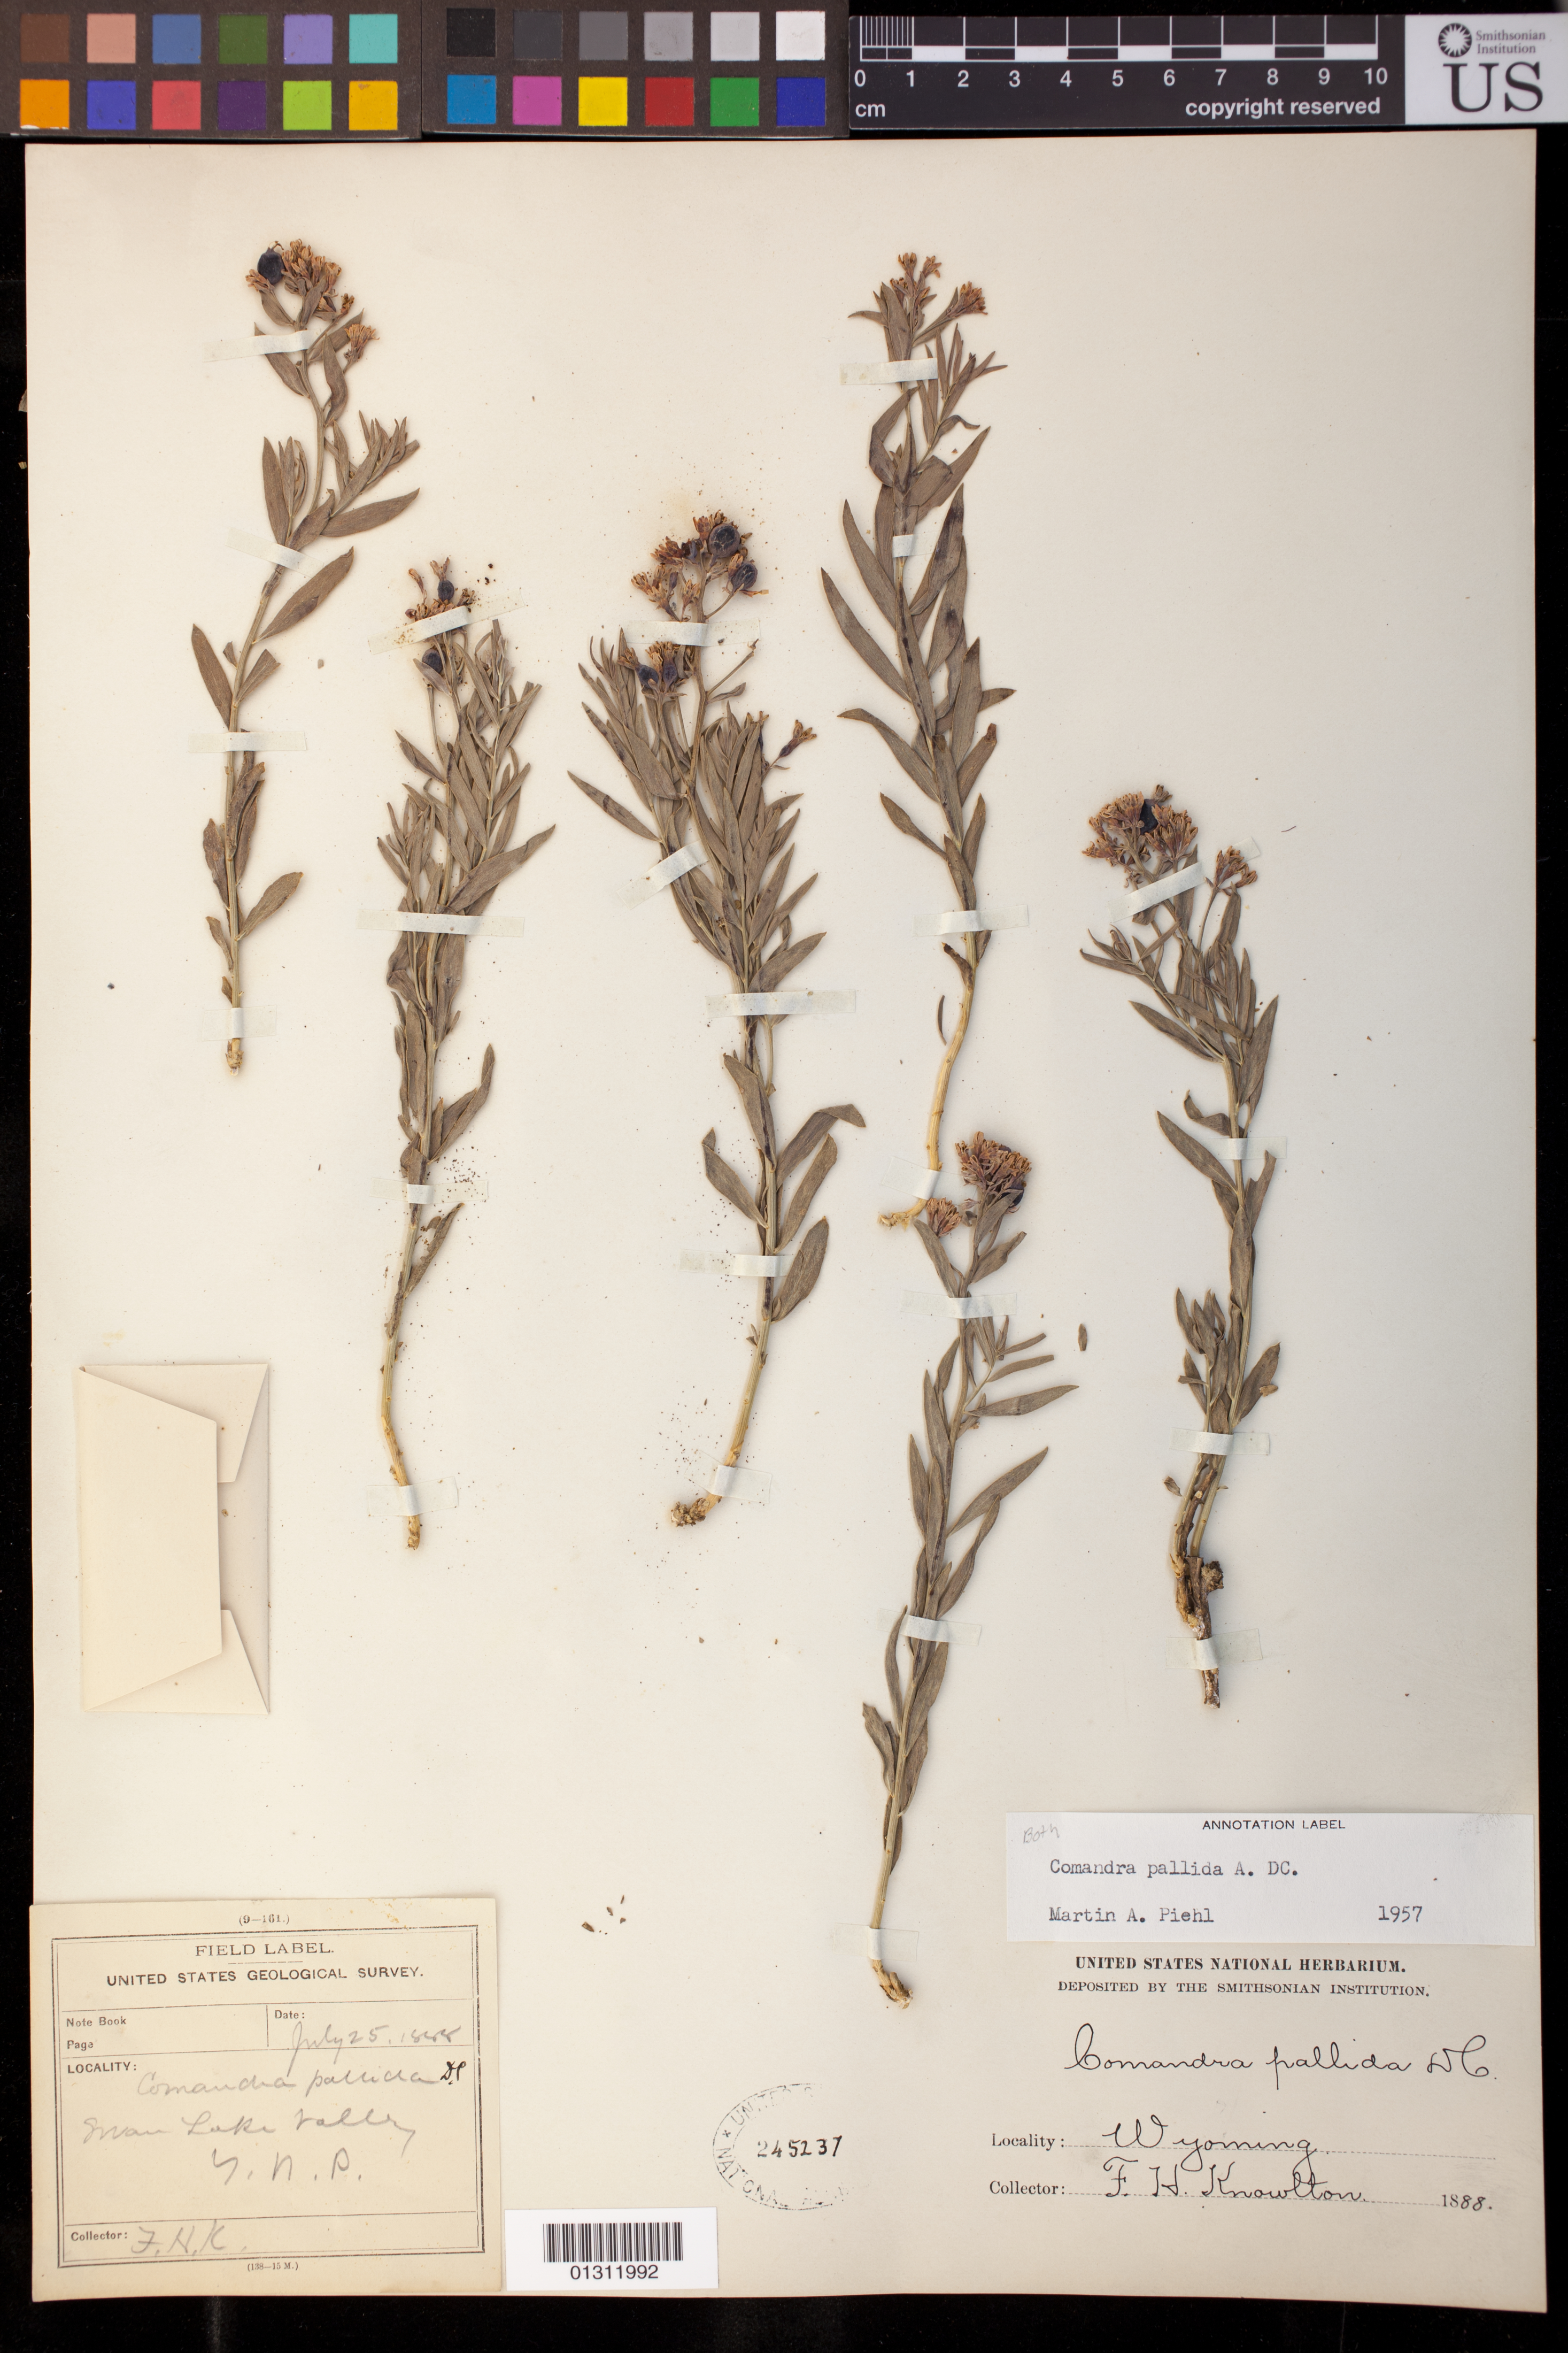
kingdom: Plantae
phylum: Tracheophyta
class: Magnoliopsida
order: Santalales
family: Comandraceae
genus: Comandra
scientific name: Comandra pallida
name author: A. DC.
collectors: F. H. Knowlton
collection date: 1888-07-25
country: United States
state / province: Wyoming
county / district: Park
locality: Swan Lake Valley, Y.N.P.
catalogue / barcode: US 245237